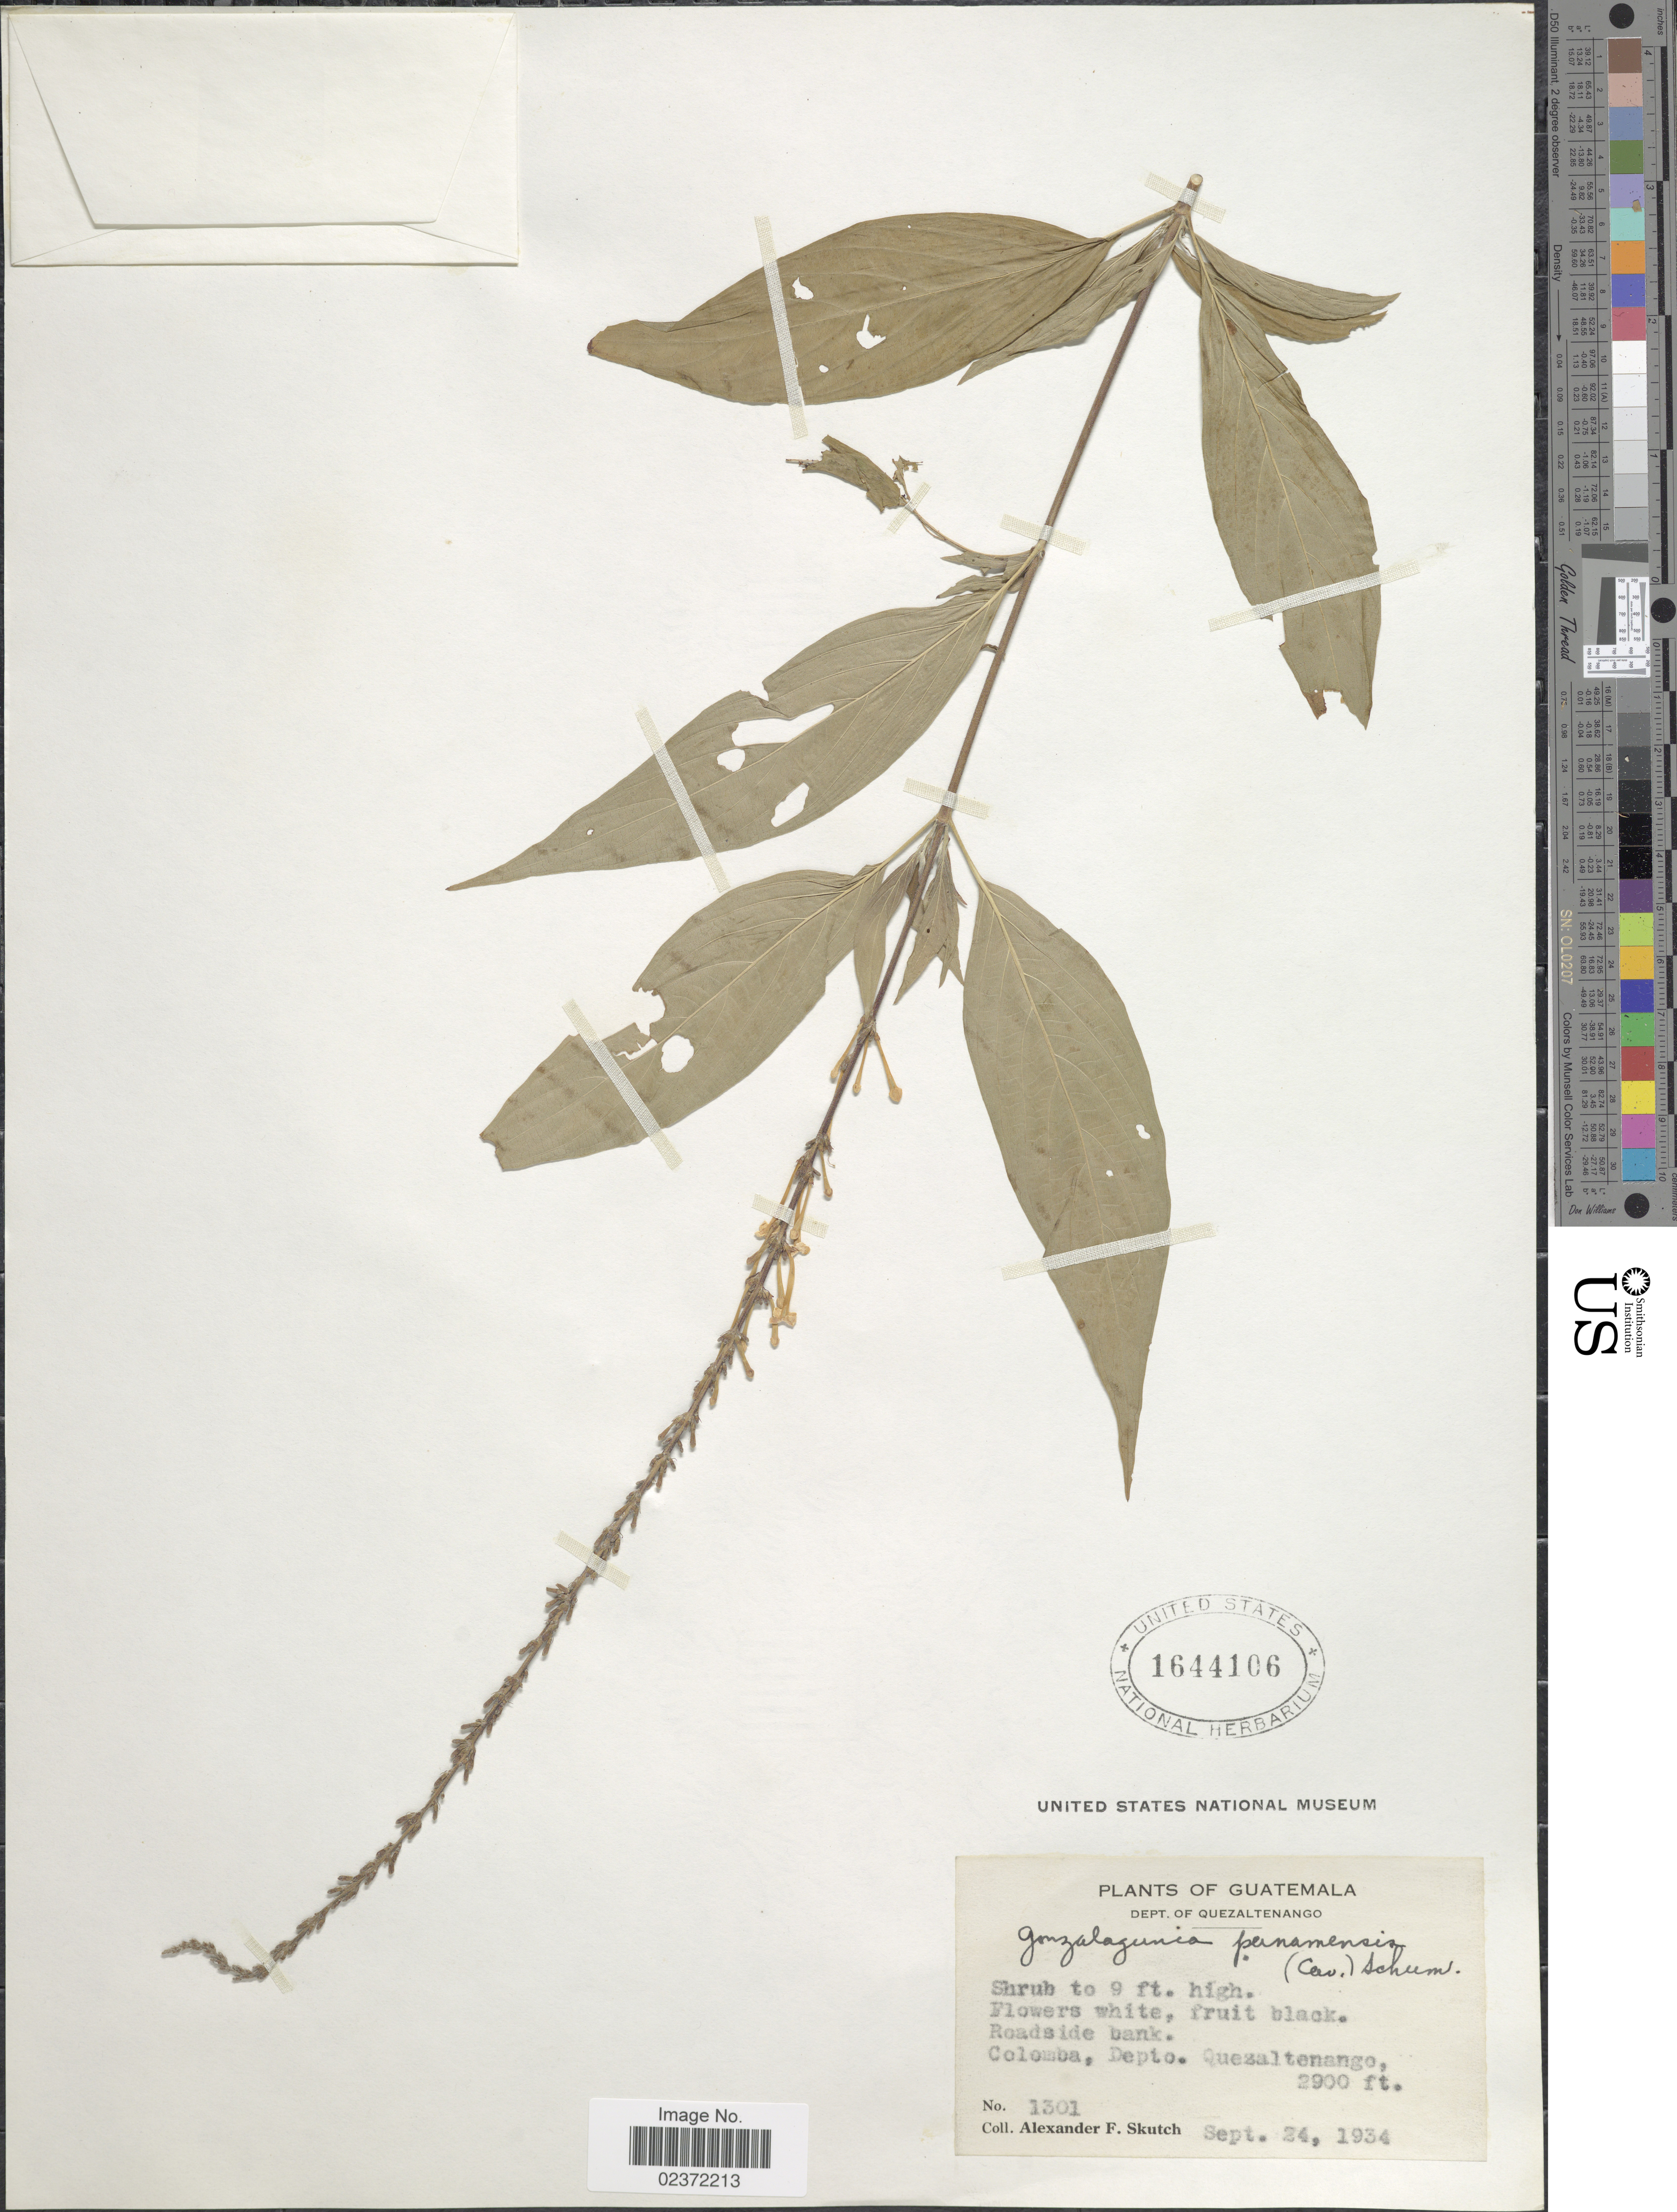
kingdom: Plantae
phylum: Tracheophyta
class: Magnoliopsida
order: Gentianales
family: Rubiaceae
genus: Gonzalagunia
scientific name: Gonzalagunia panamensis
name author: (Cav.) K. Schum.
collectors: A. F. Skutch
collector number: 1301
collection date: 1934-09-24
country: Guatemala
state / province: Quetzaltenango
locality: Roadside bank, Colomba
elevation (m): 884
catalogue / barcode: US 1644106